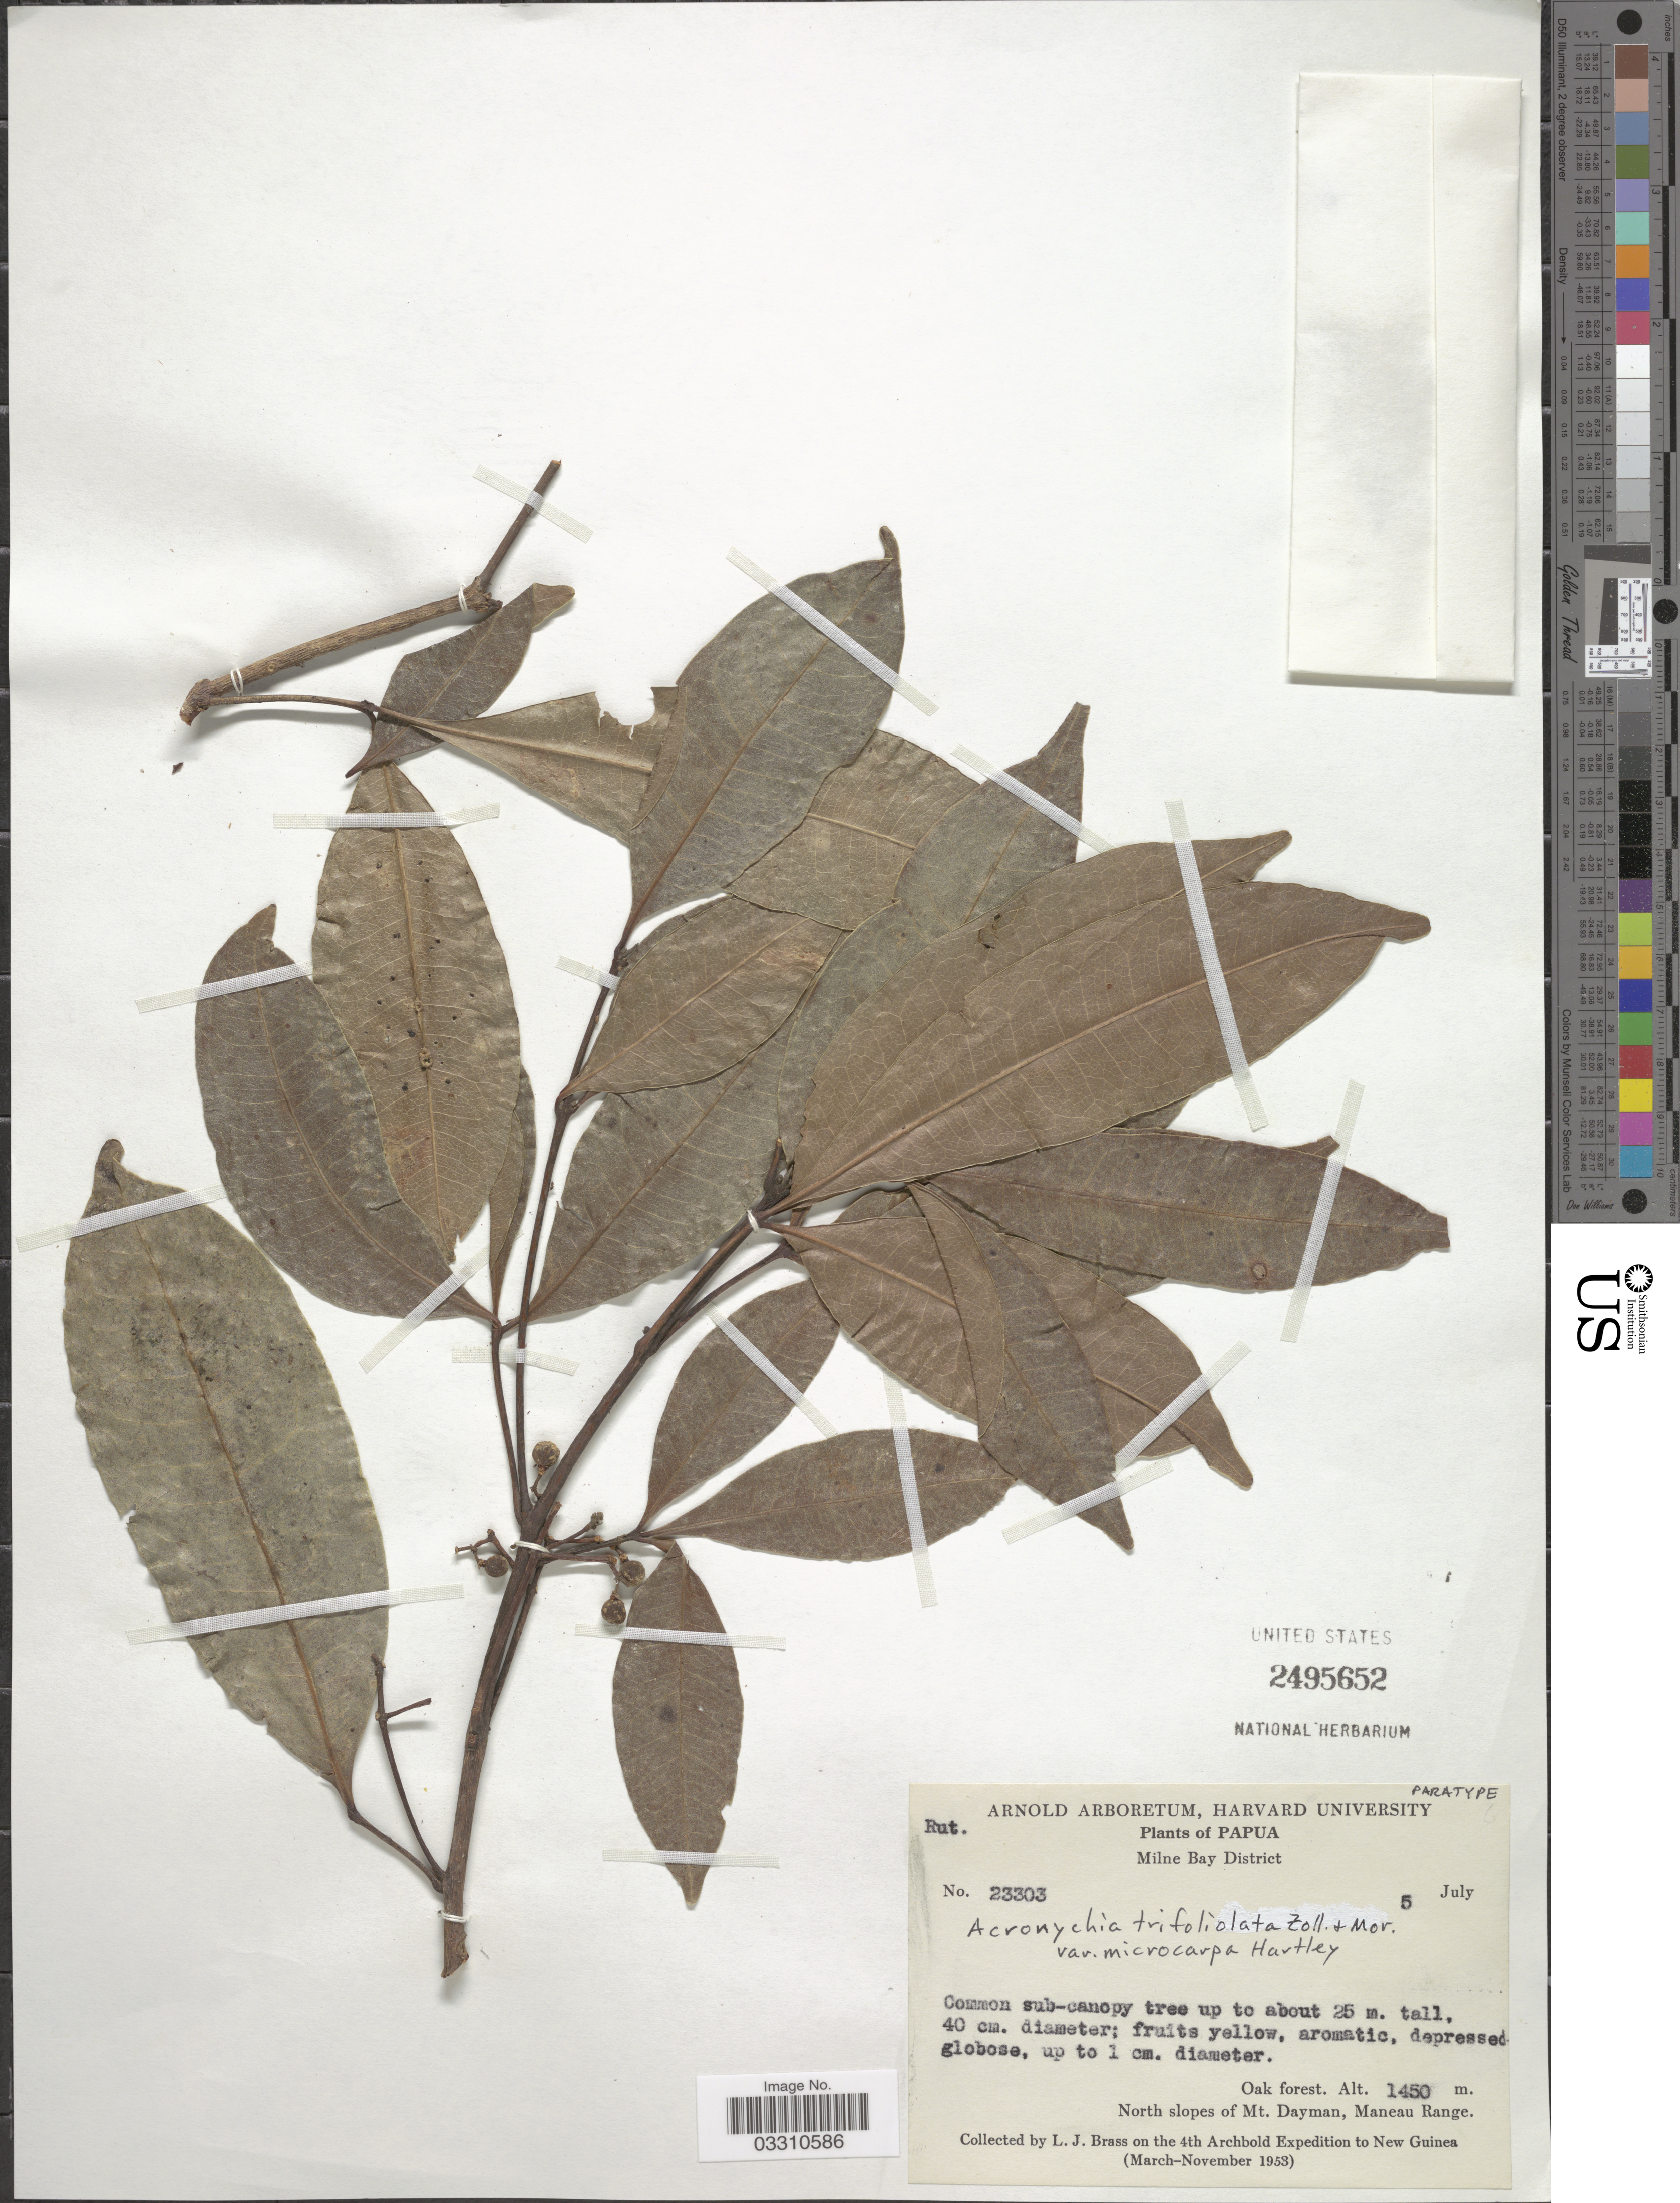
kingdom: Plantae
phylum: Tracheophyta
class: Magnoliopsida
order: Sapindales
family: Rutaceae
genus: Acronychia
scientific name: Acronychia trifoliolata var. microcarpa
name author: T.G. Hartley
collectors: L. J. Brass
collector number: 23303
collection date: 1953-07-05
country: Papua New Guinea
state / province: Milne Bay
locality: Papua. North slopes of Mt. Dayman, Maneau Range. New Guinea.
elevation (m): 1450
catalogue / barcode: US 2495652